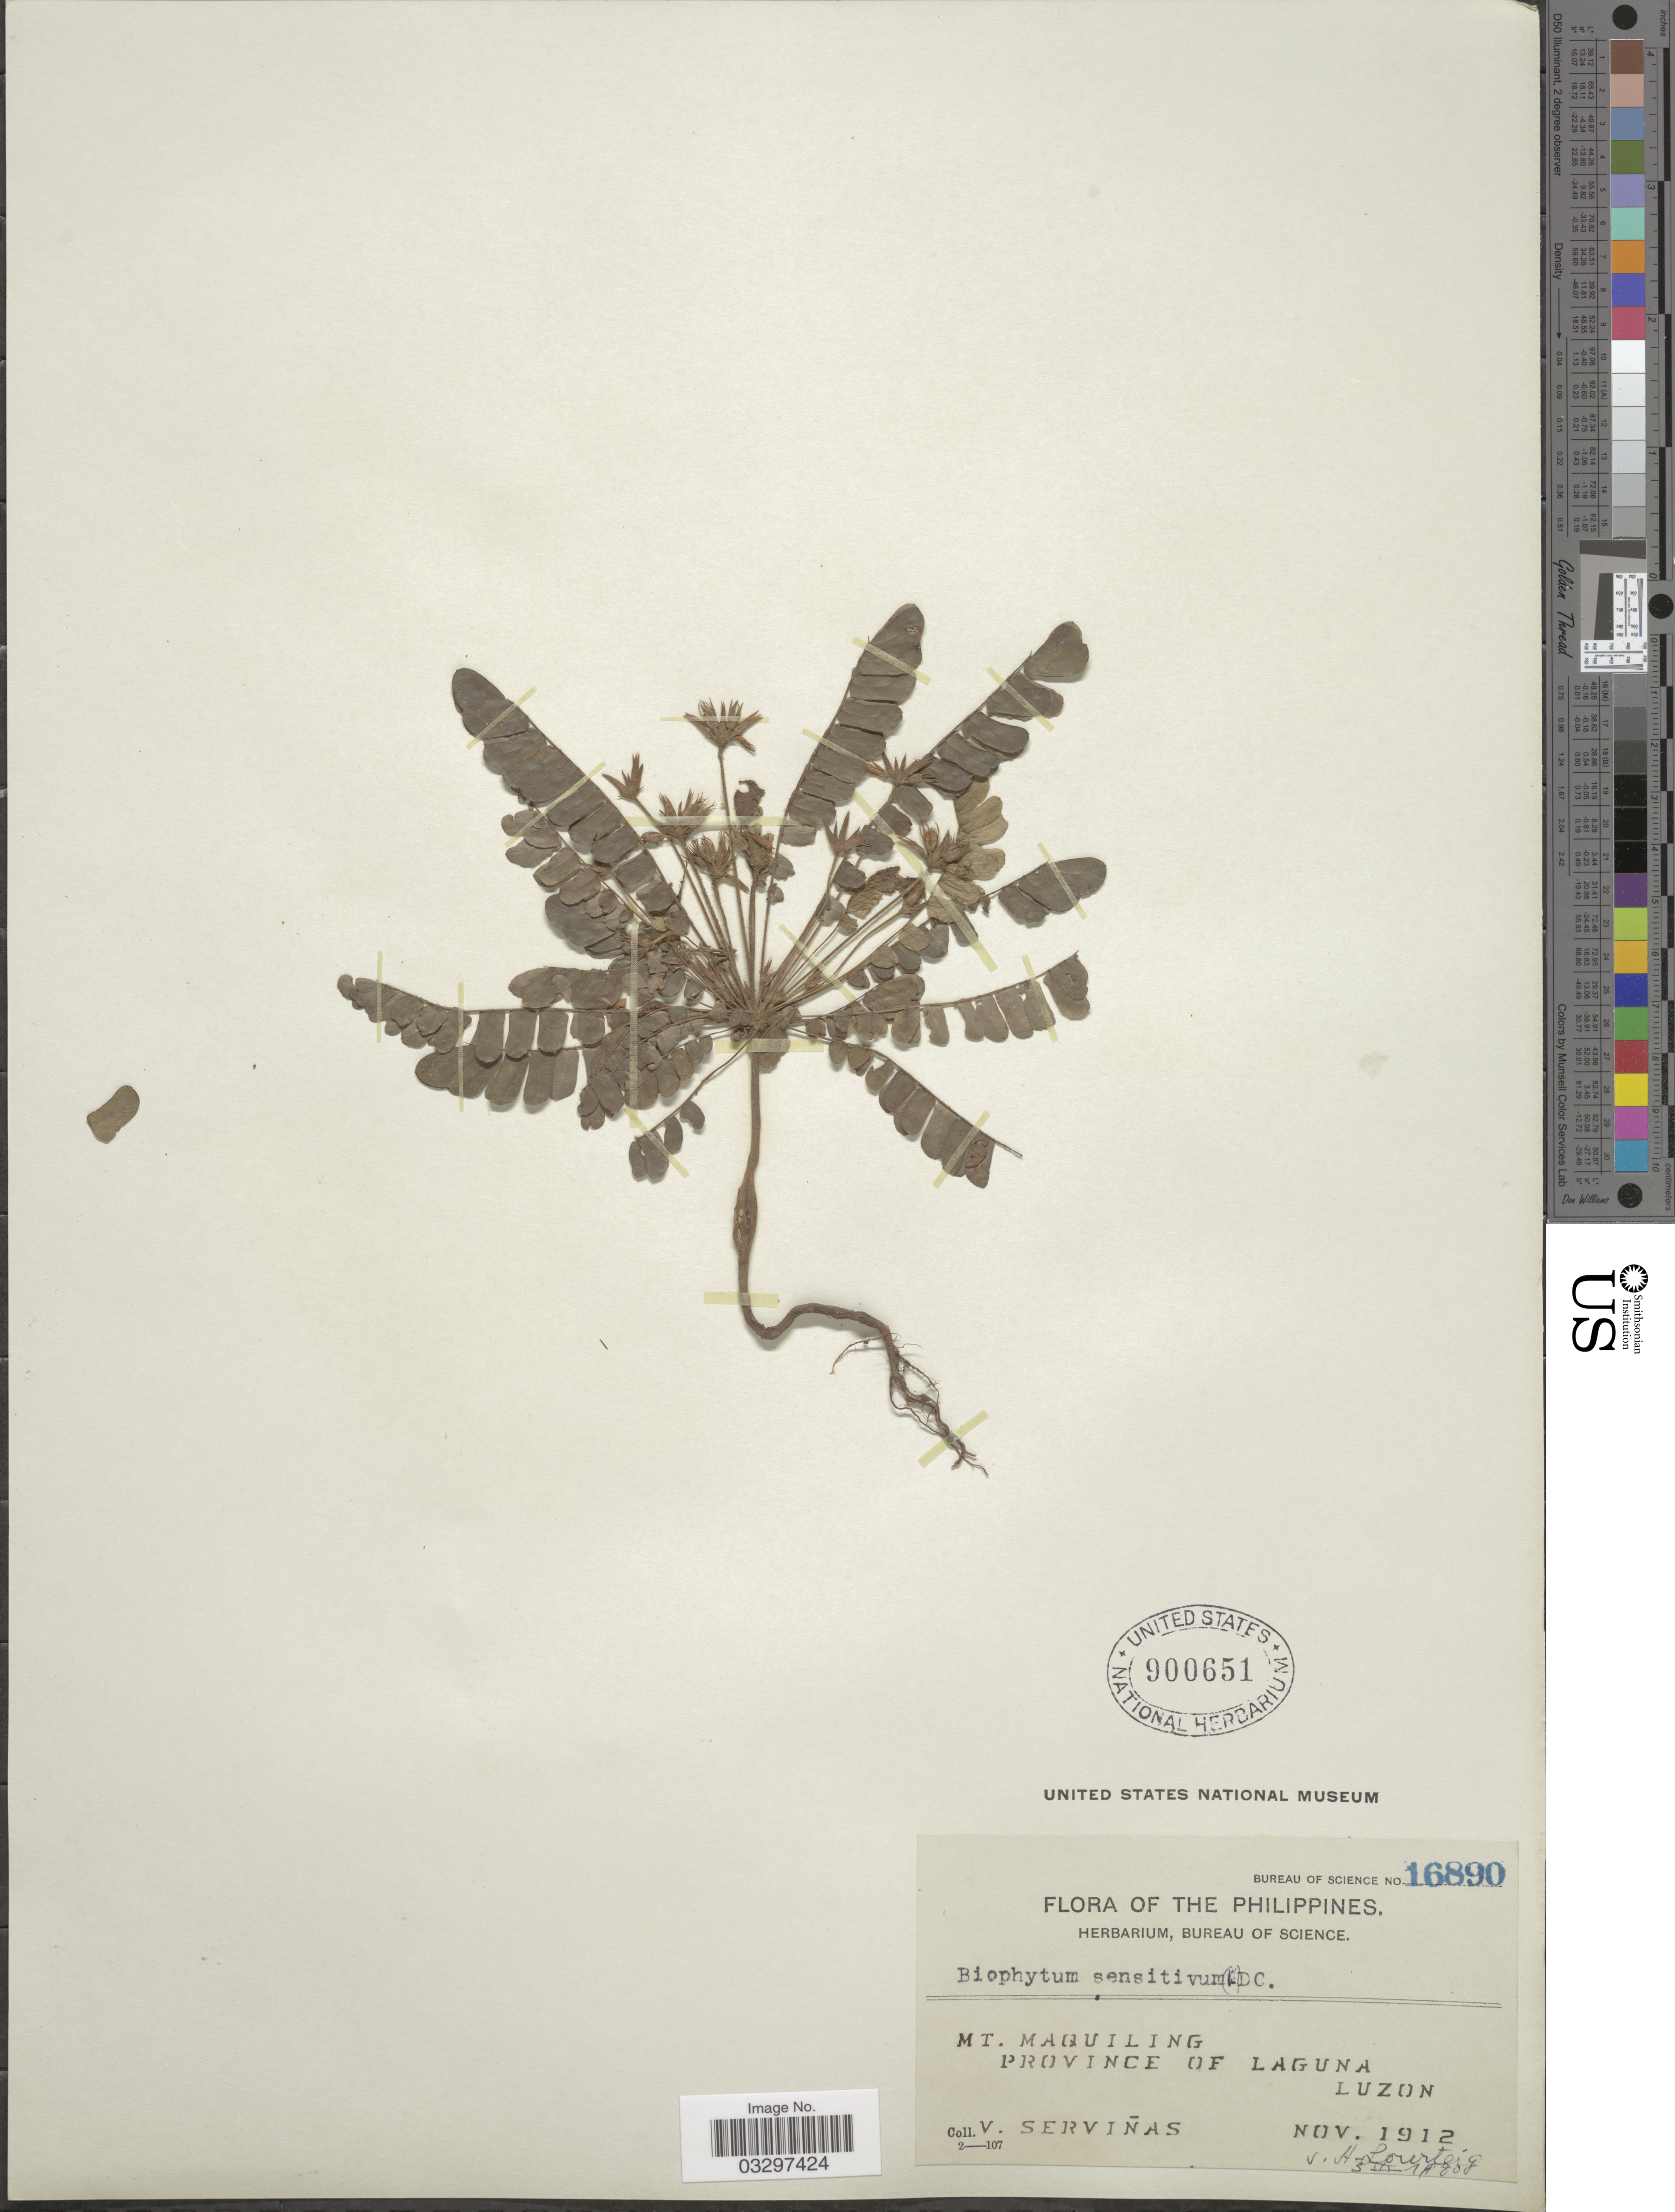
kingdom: Plantae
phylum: Tracheophyta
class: Magnoliopsida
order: Oxalidales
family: Oxalidaceae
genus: Biophytum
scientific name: Biophytum sensitivum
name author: (L.) DC.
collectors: V. Servinas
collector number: Bureau of Science 16890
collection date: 1912-11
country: Philippines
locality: Mt. Maquiling, Province of Laguna, Luzon.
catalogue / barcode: US 900651